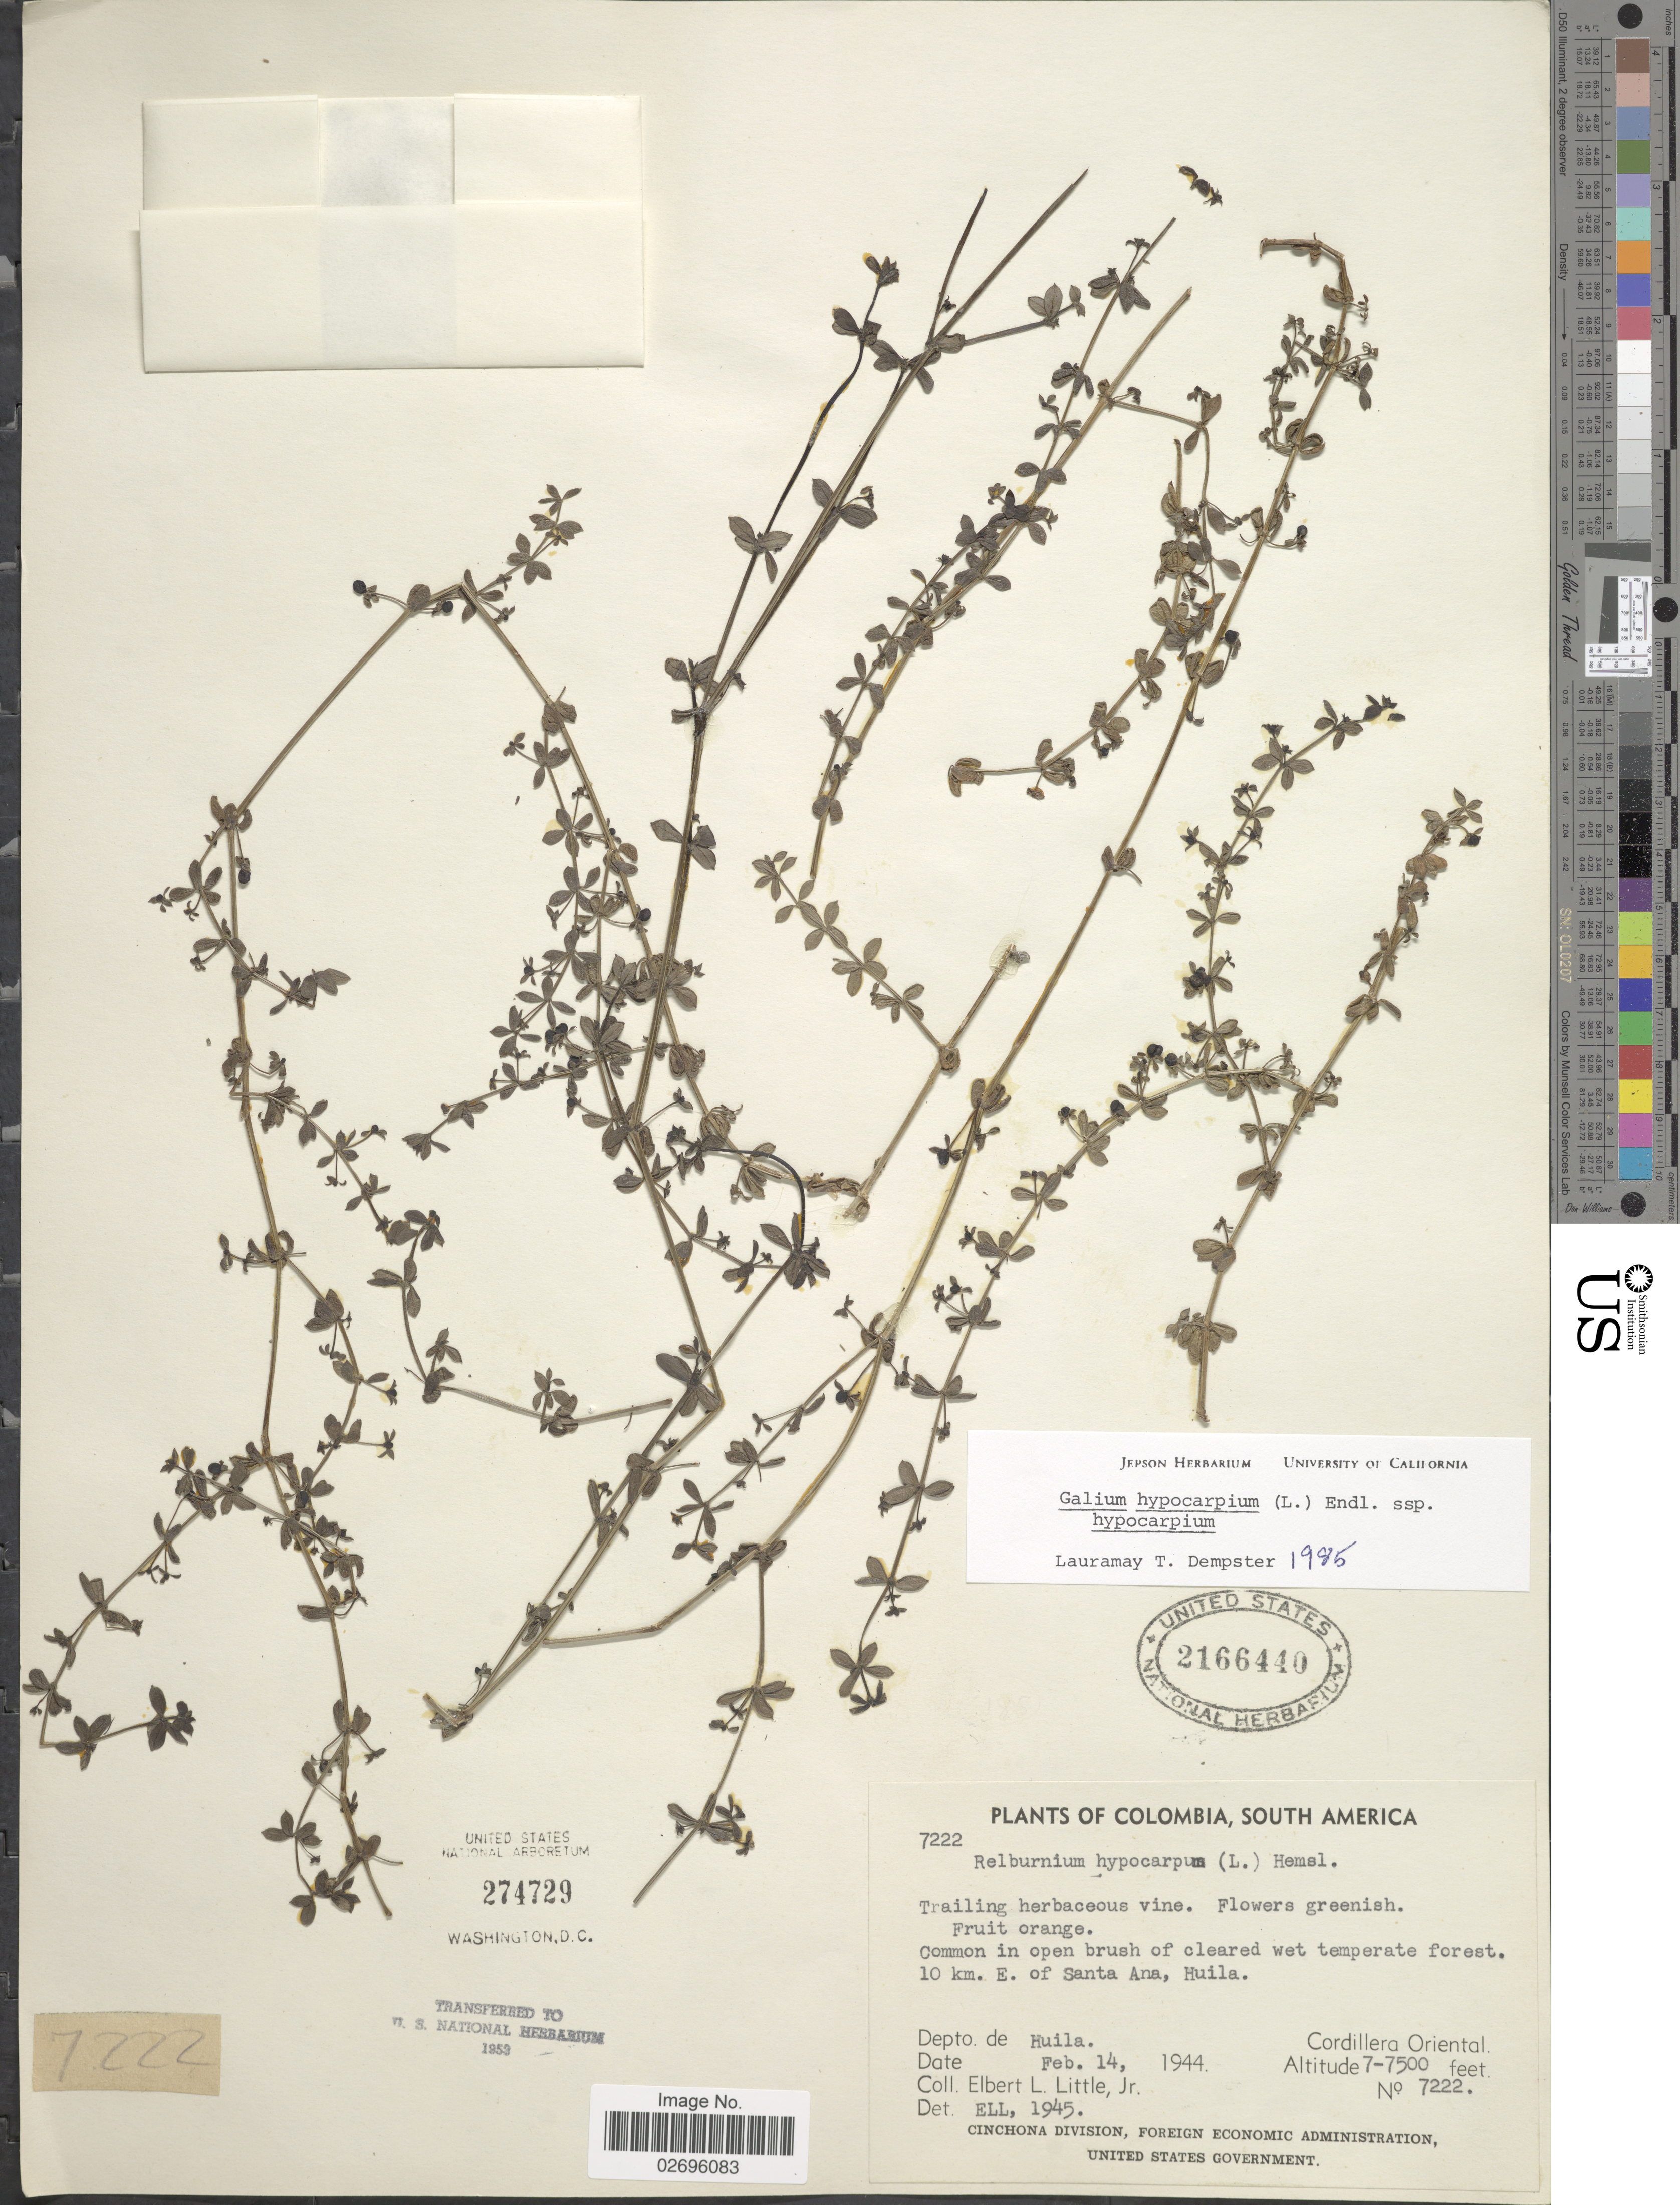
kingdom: Plantae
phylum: Tracheophyta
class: Magnoliopsida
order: Gentianales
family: Rubiaceae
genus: Galium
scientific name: Galium hypocarpium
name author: (L.) Endl. ex Griseb.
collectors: E. L. Little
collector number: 7222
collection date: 1944-02-14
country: Colombia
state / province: Huila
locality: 10 km. E. of Santa Ana. Depto. de Huila. Cordillera Oriental.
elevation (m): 2134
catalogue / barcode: US 2166440